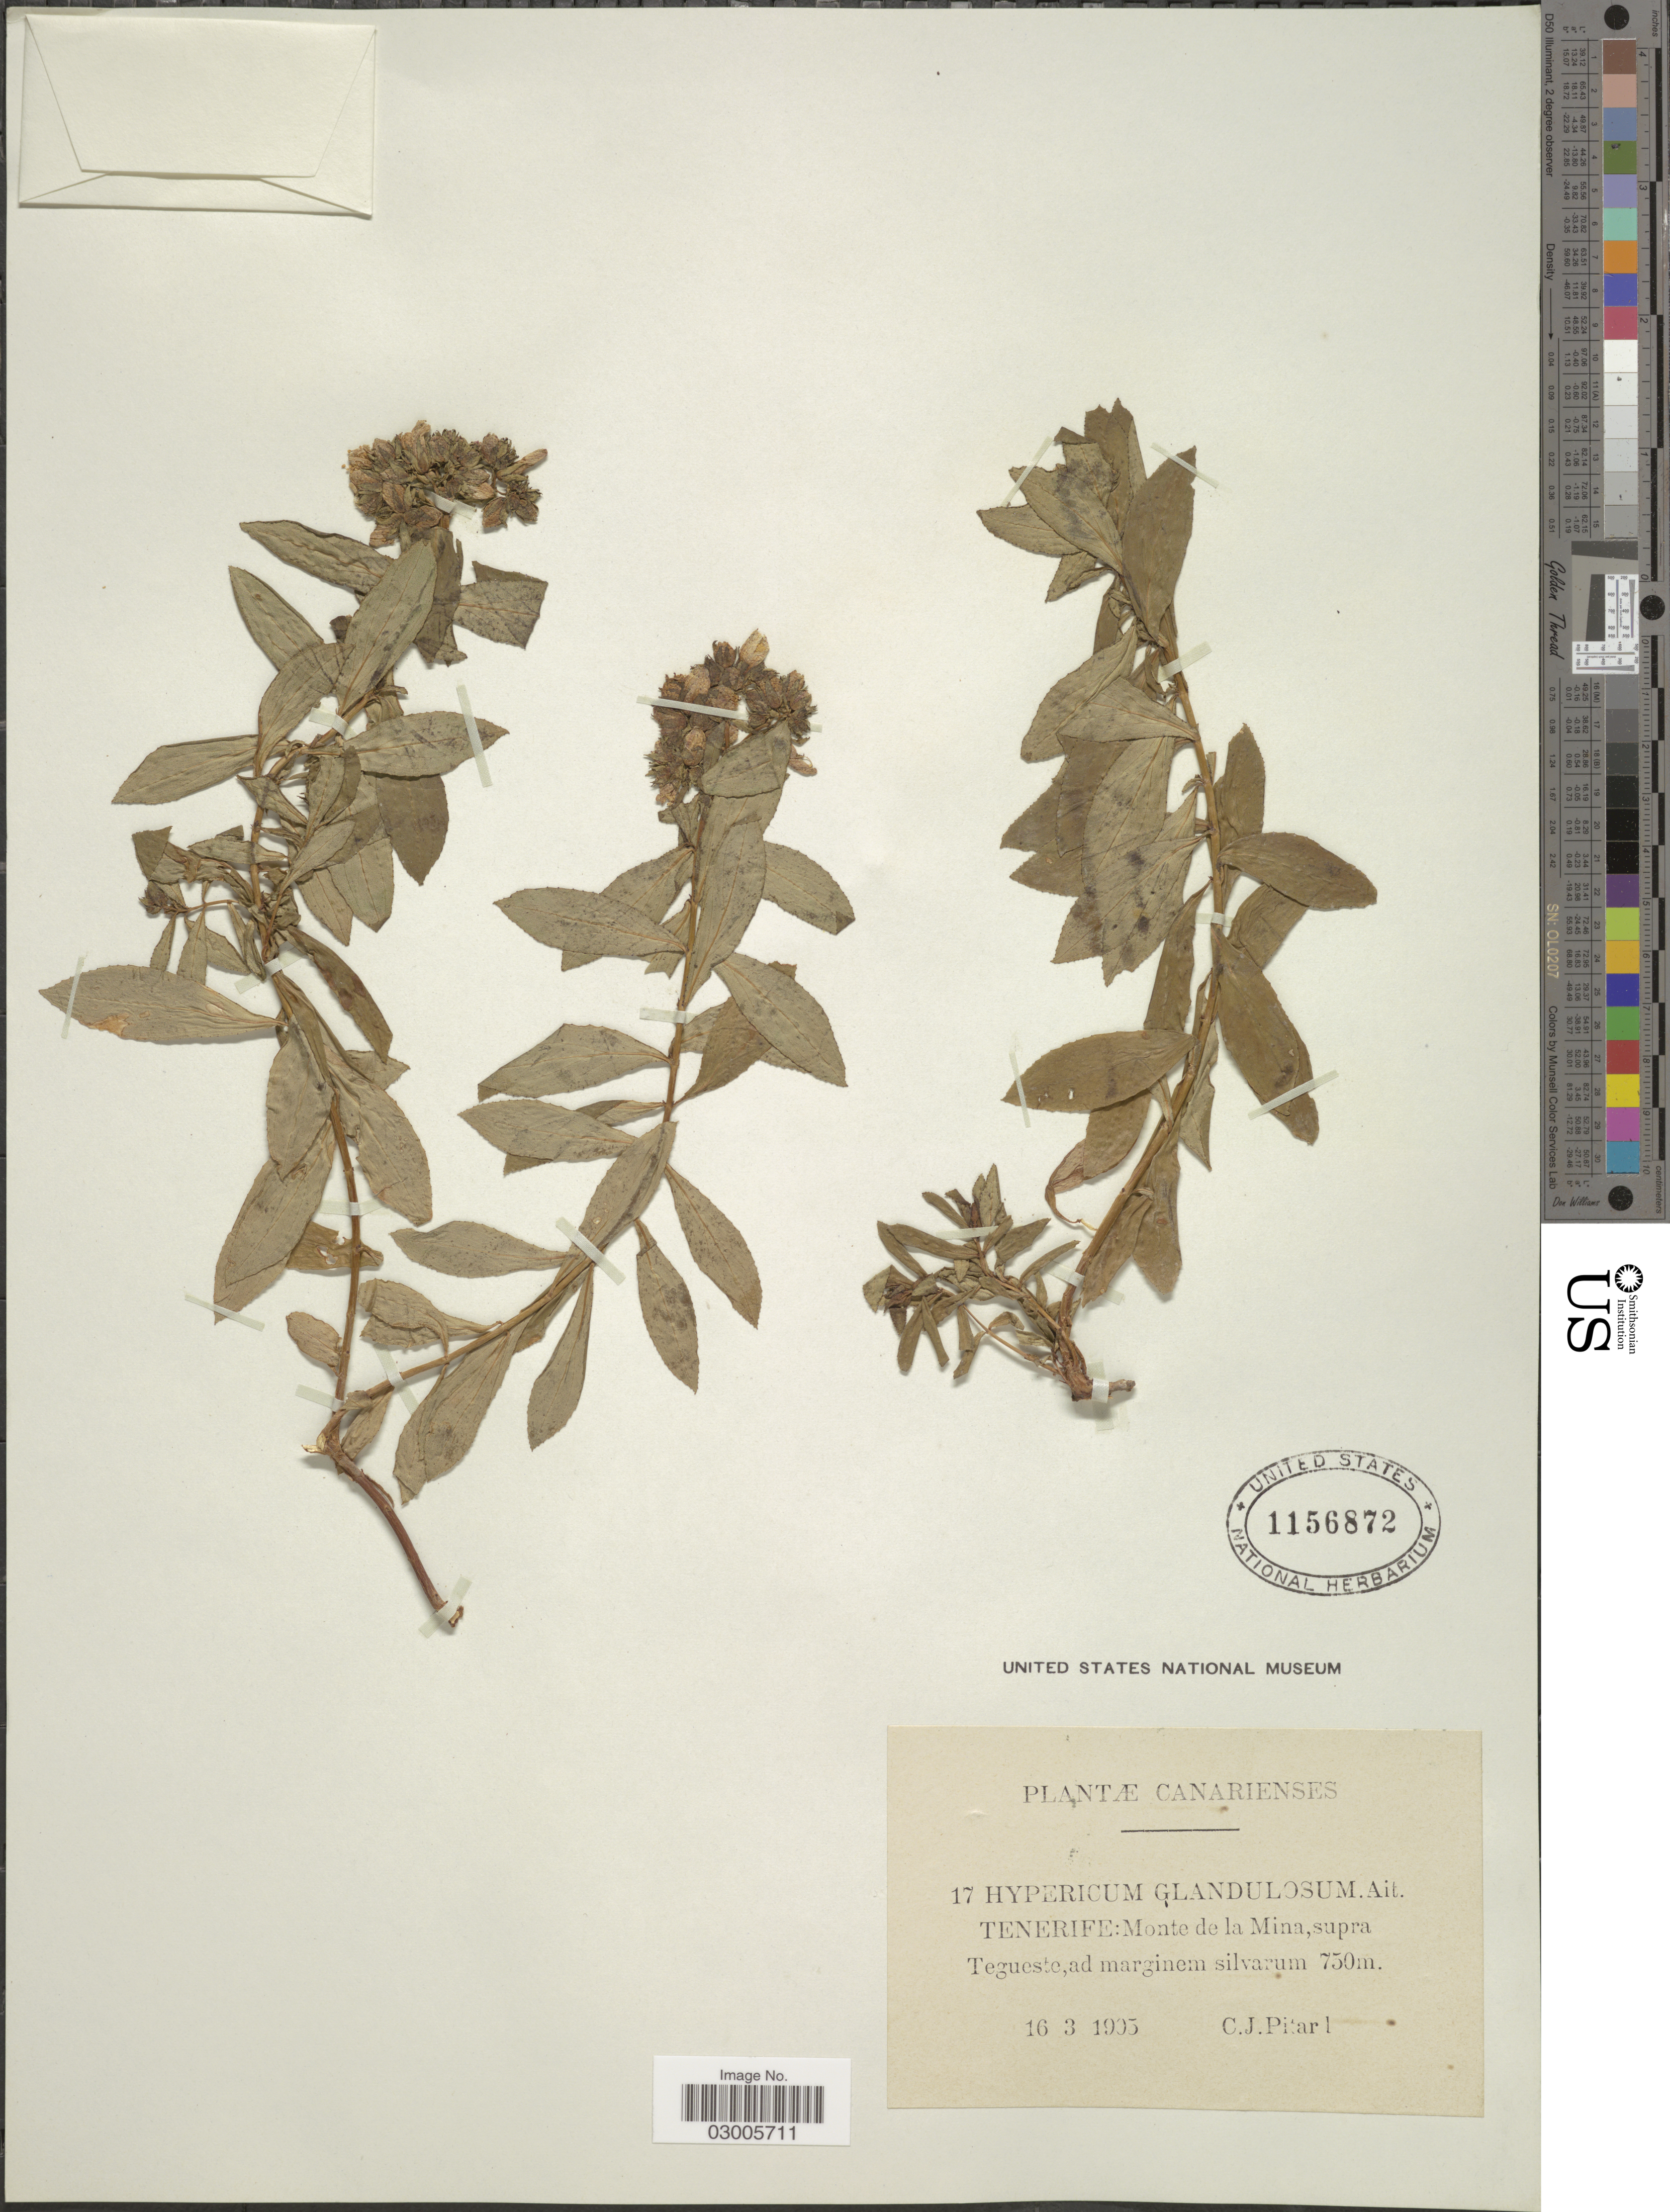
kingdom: Plantae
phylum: Tracheophyta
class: Magnoliopsida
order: Malpighiales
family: Hypericaceae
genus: Hypericum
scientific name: Hypericum glandulosum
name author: Dryand.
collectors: C. Pitard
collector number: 17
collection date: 1905-03-16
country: Spain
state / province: Canarias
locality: Canarienses, Tenerife: Monte de la Mina, supra Tegueste.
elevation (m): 750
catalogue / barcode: US 1156872